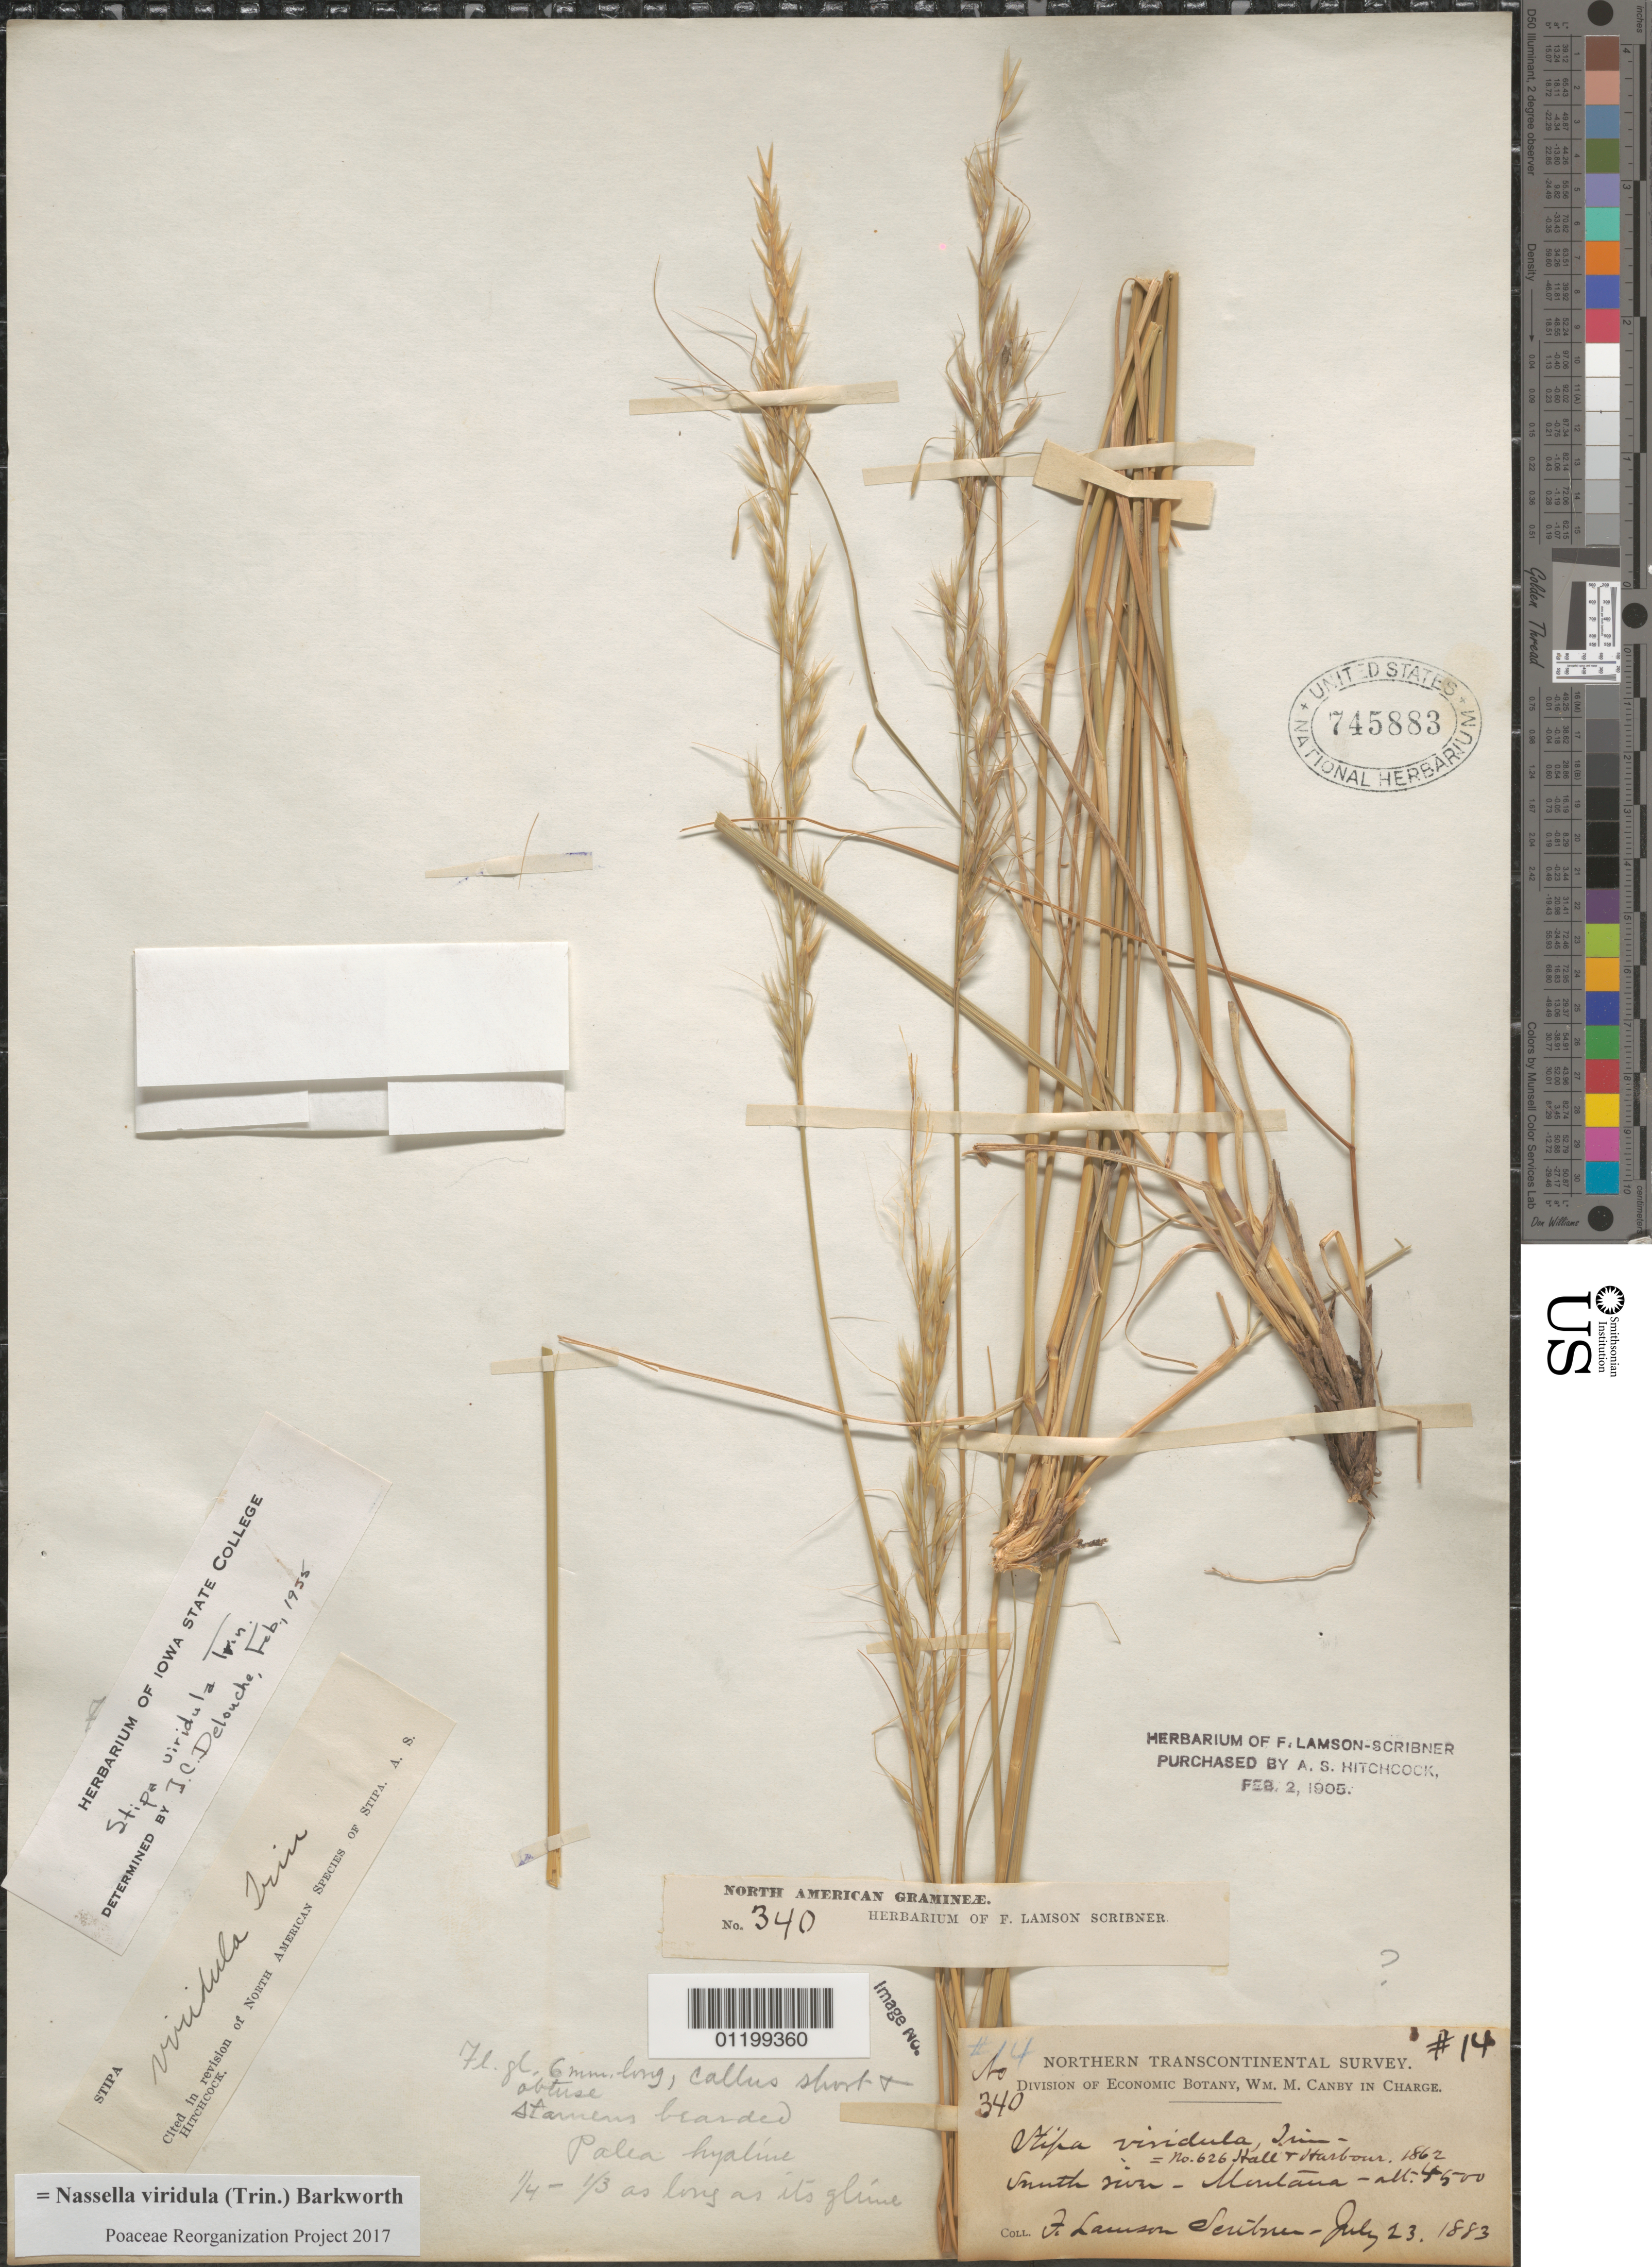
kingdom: Plantae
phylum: Tracheophyta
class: Liliopsida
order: Poales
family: Poaceae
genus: Nassella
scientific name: Nassella viridula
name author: (Trin.) Barkworth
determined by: Poaceae Reorganization Project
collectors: F. L. Scribner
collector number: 340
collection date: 1883-07-23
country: United States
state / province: Montana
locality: Smith River.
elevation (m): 1372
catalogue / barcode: US 715883